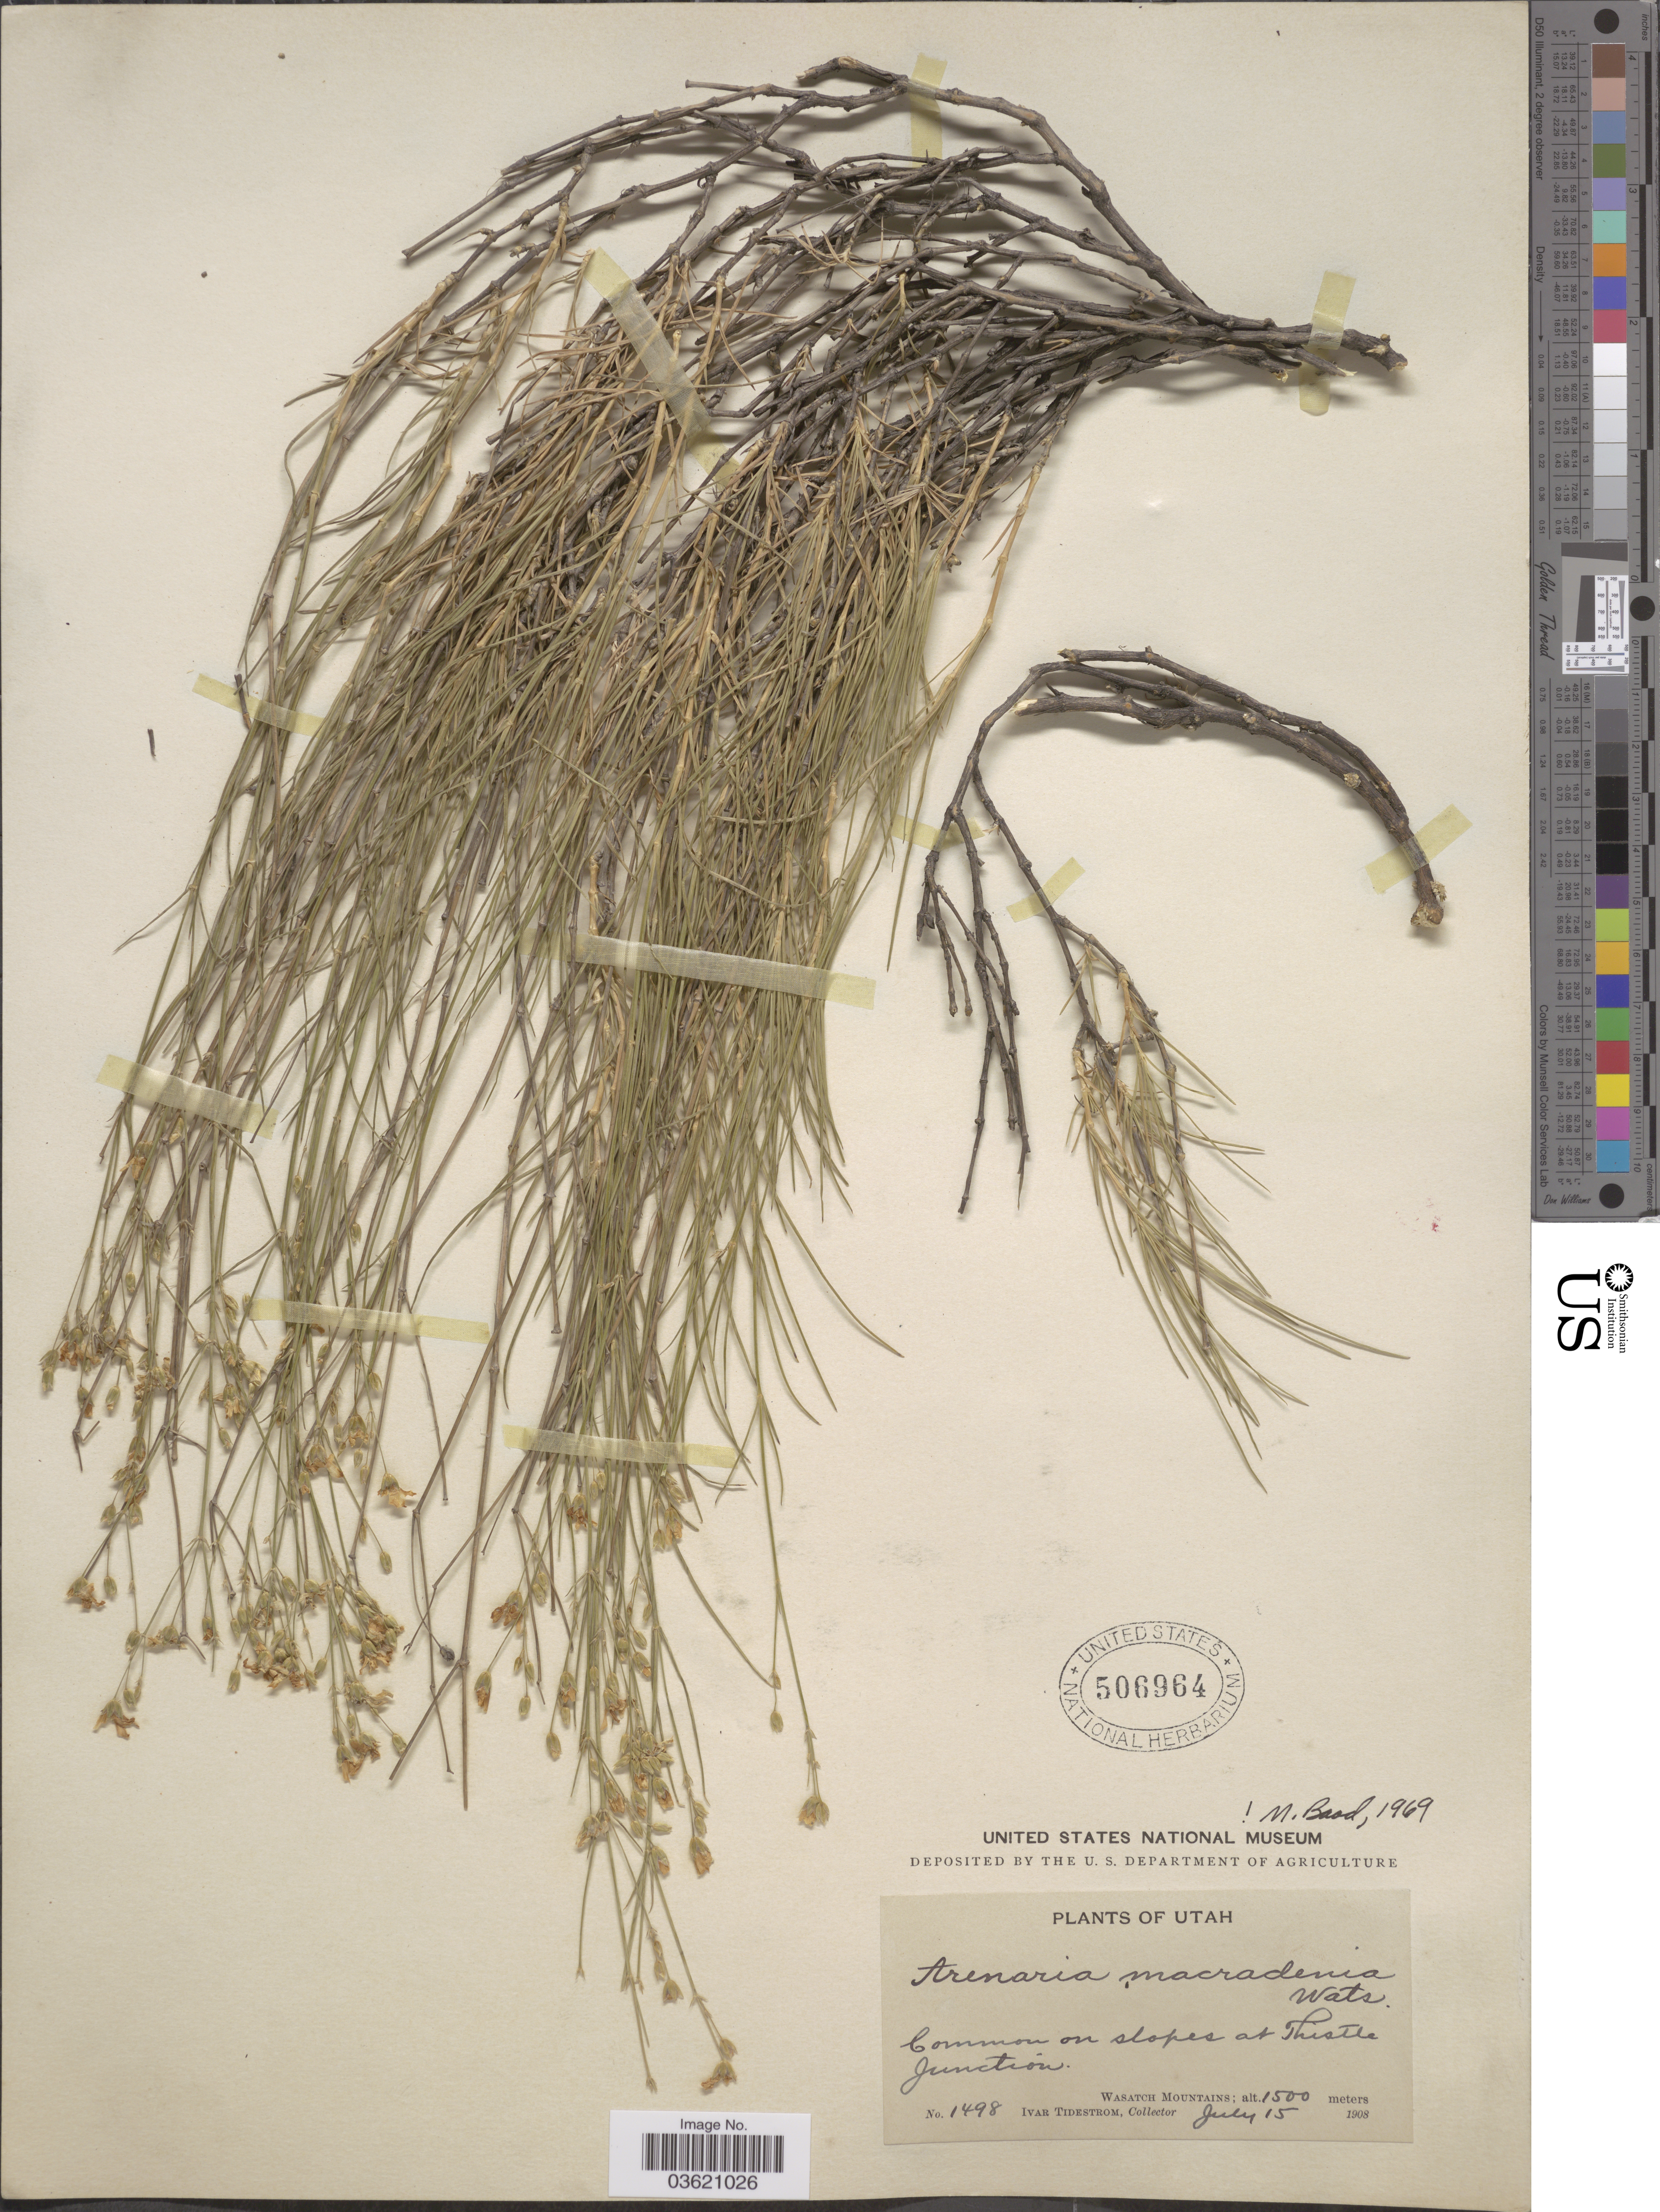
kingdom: Plantae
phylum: Tracheophyta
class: Magnoliopsida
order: Caryophyllales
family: Caryophyllaceae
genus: Eremogone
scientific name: Eremogone macradenia var. macradenia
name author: (S. Watson) Ikonn.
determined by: Strong, Mark T., (BOT), Smithsonian Institution - National Museum of Natural History (UNITED STATES)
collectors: I. F. Tidestrom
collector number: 1498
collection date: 1908-07-15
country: United States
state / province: Utah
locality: On slopes at Thistle Junction. Wasatch Mountains.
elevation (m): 1500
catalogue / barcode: US 506964